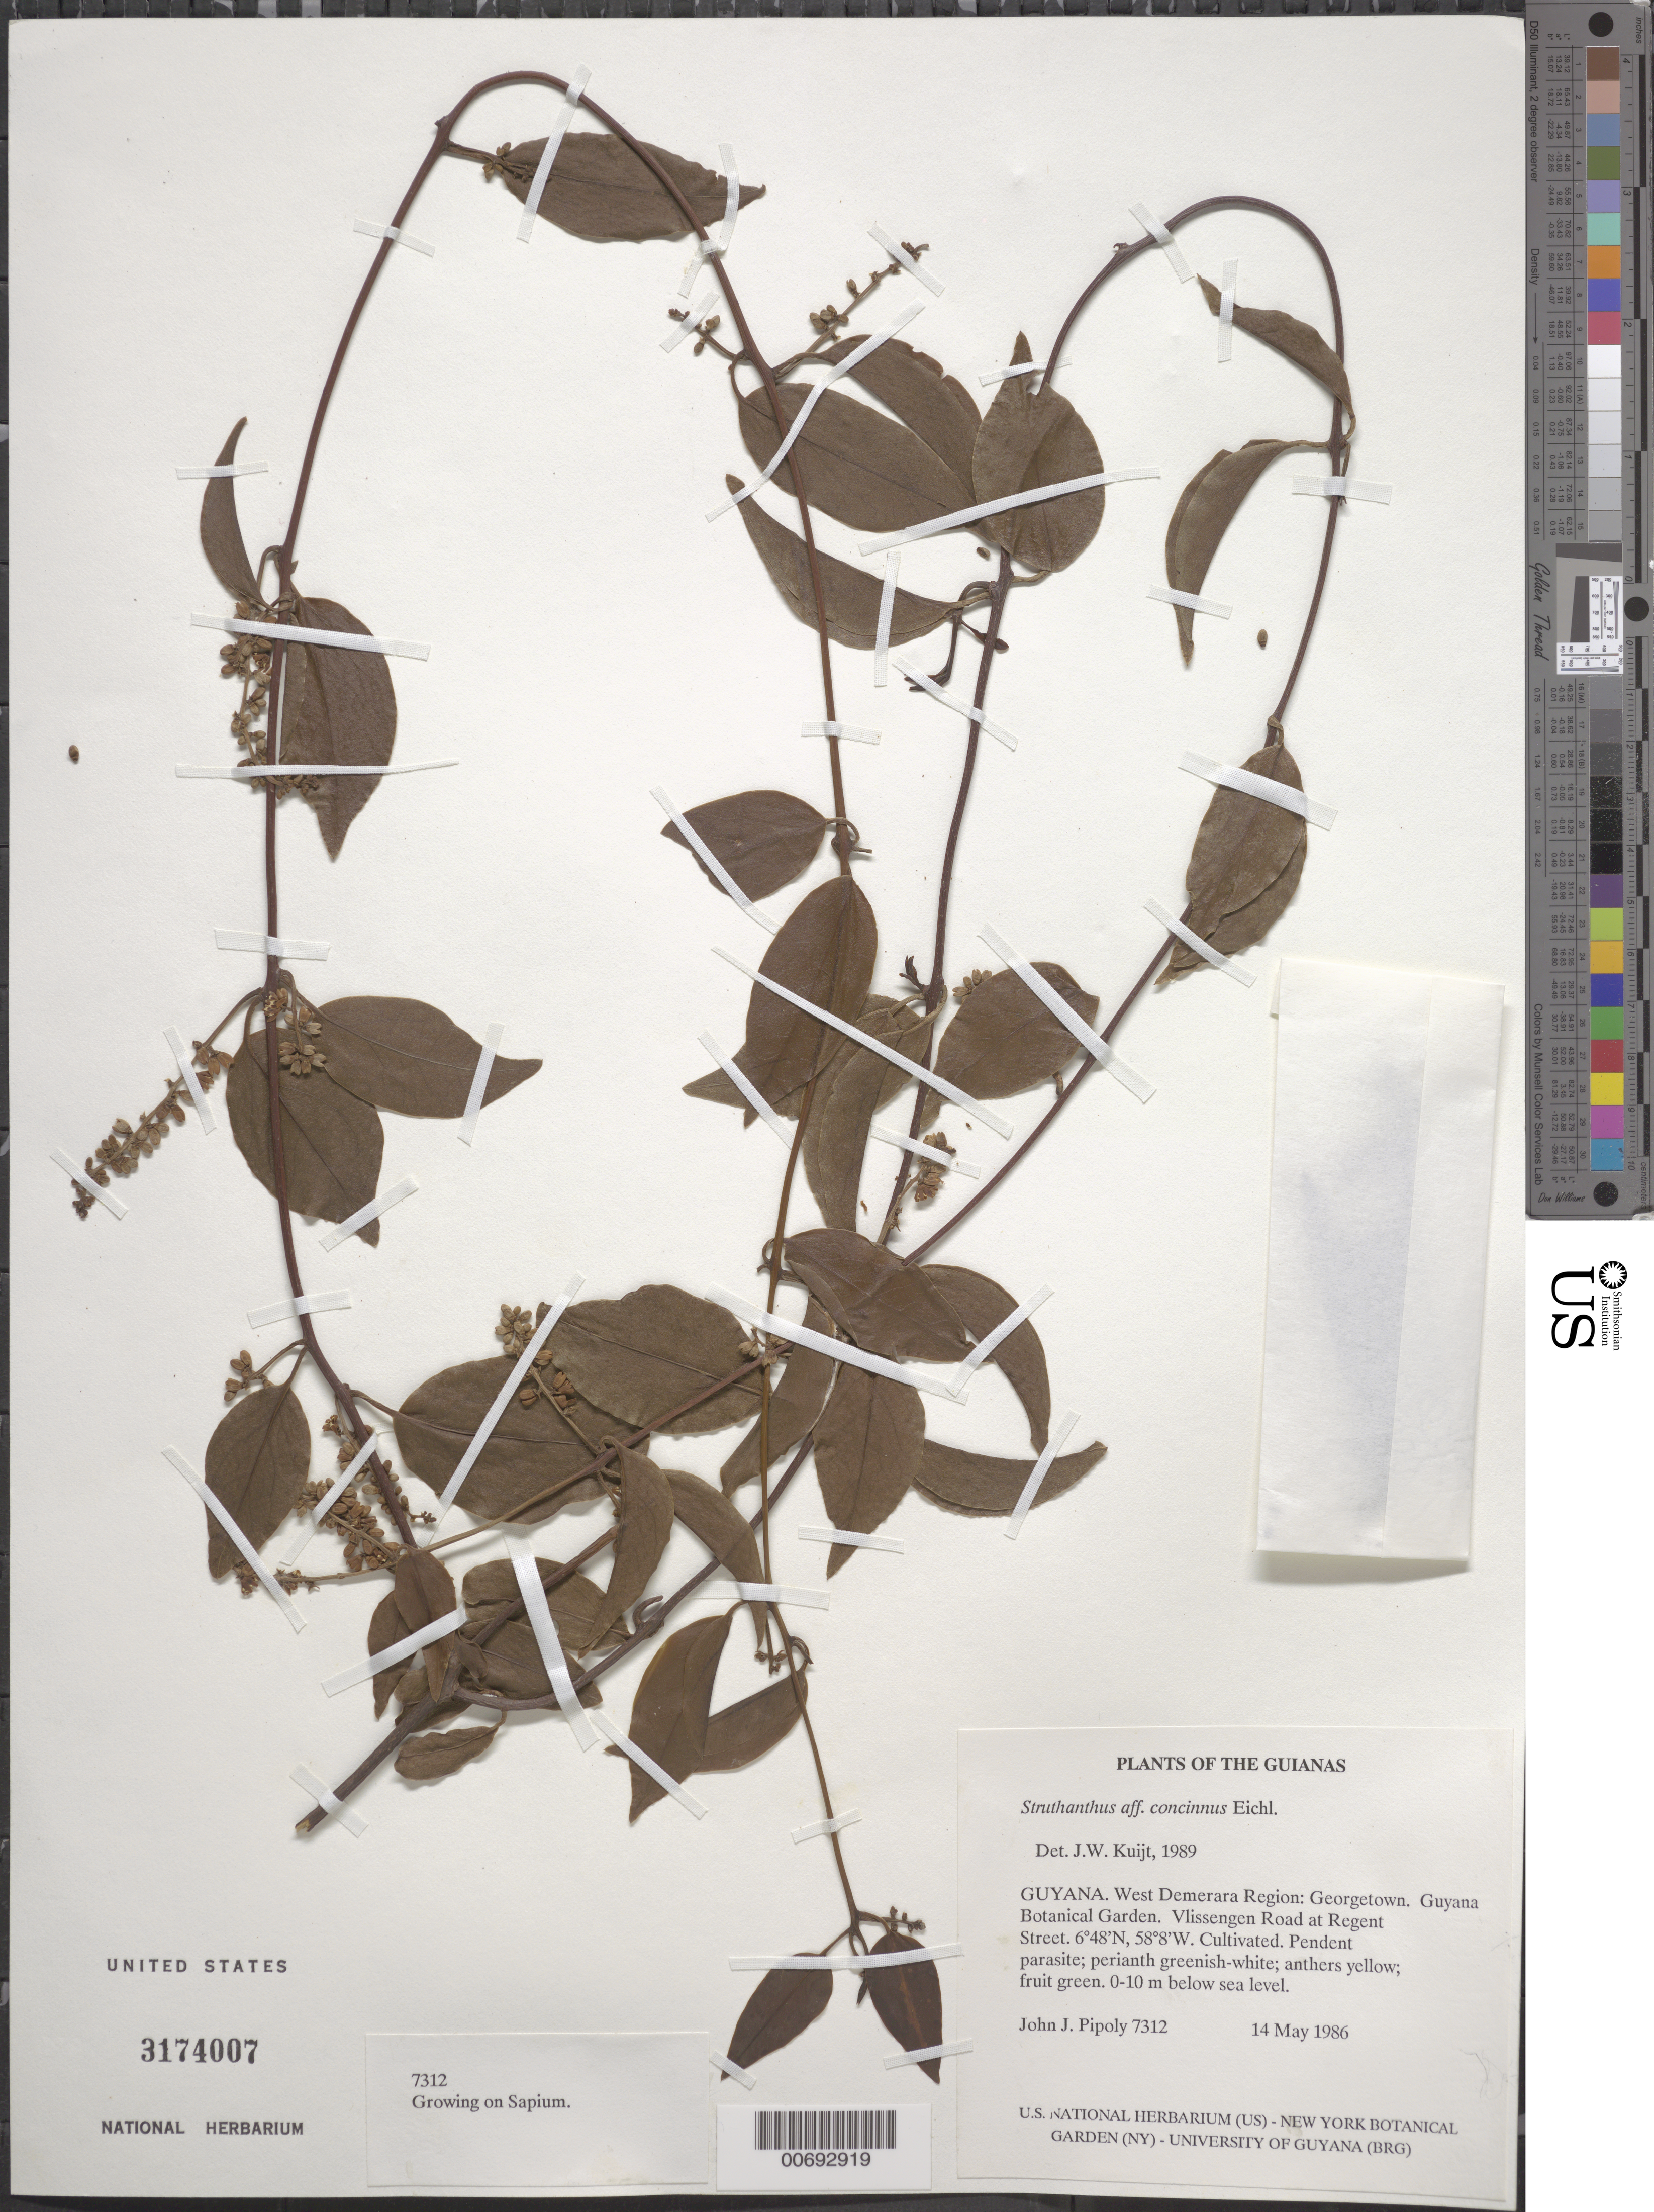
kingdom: Plantae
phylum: Tracheophyta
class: Magnoliopsida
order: Santalales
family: Loranthaceae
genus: Struthanthus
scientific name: Struthanthus concinnus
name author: Mart.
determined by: Kuijt, Job, (CANADA)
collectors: J. J. Pipoly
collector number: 7312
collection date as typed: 14 May 1986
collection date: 1986-05-14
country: Guyana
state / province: Demerara-Mahaica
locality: Georgetown. Guyana Botanical Garden. Vlissengen Road at Regent Street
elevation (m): -3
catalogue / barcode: US 3174007